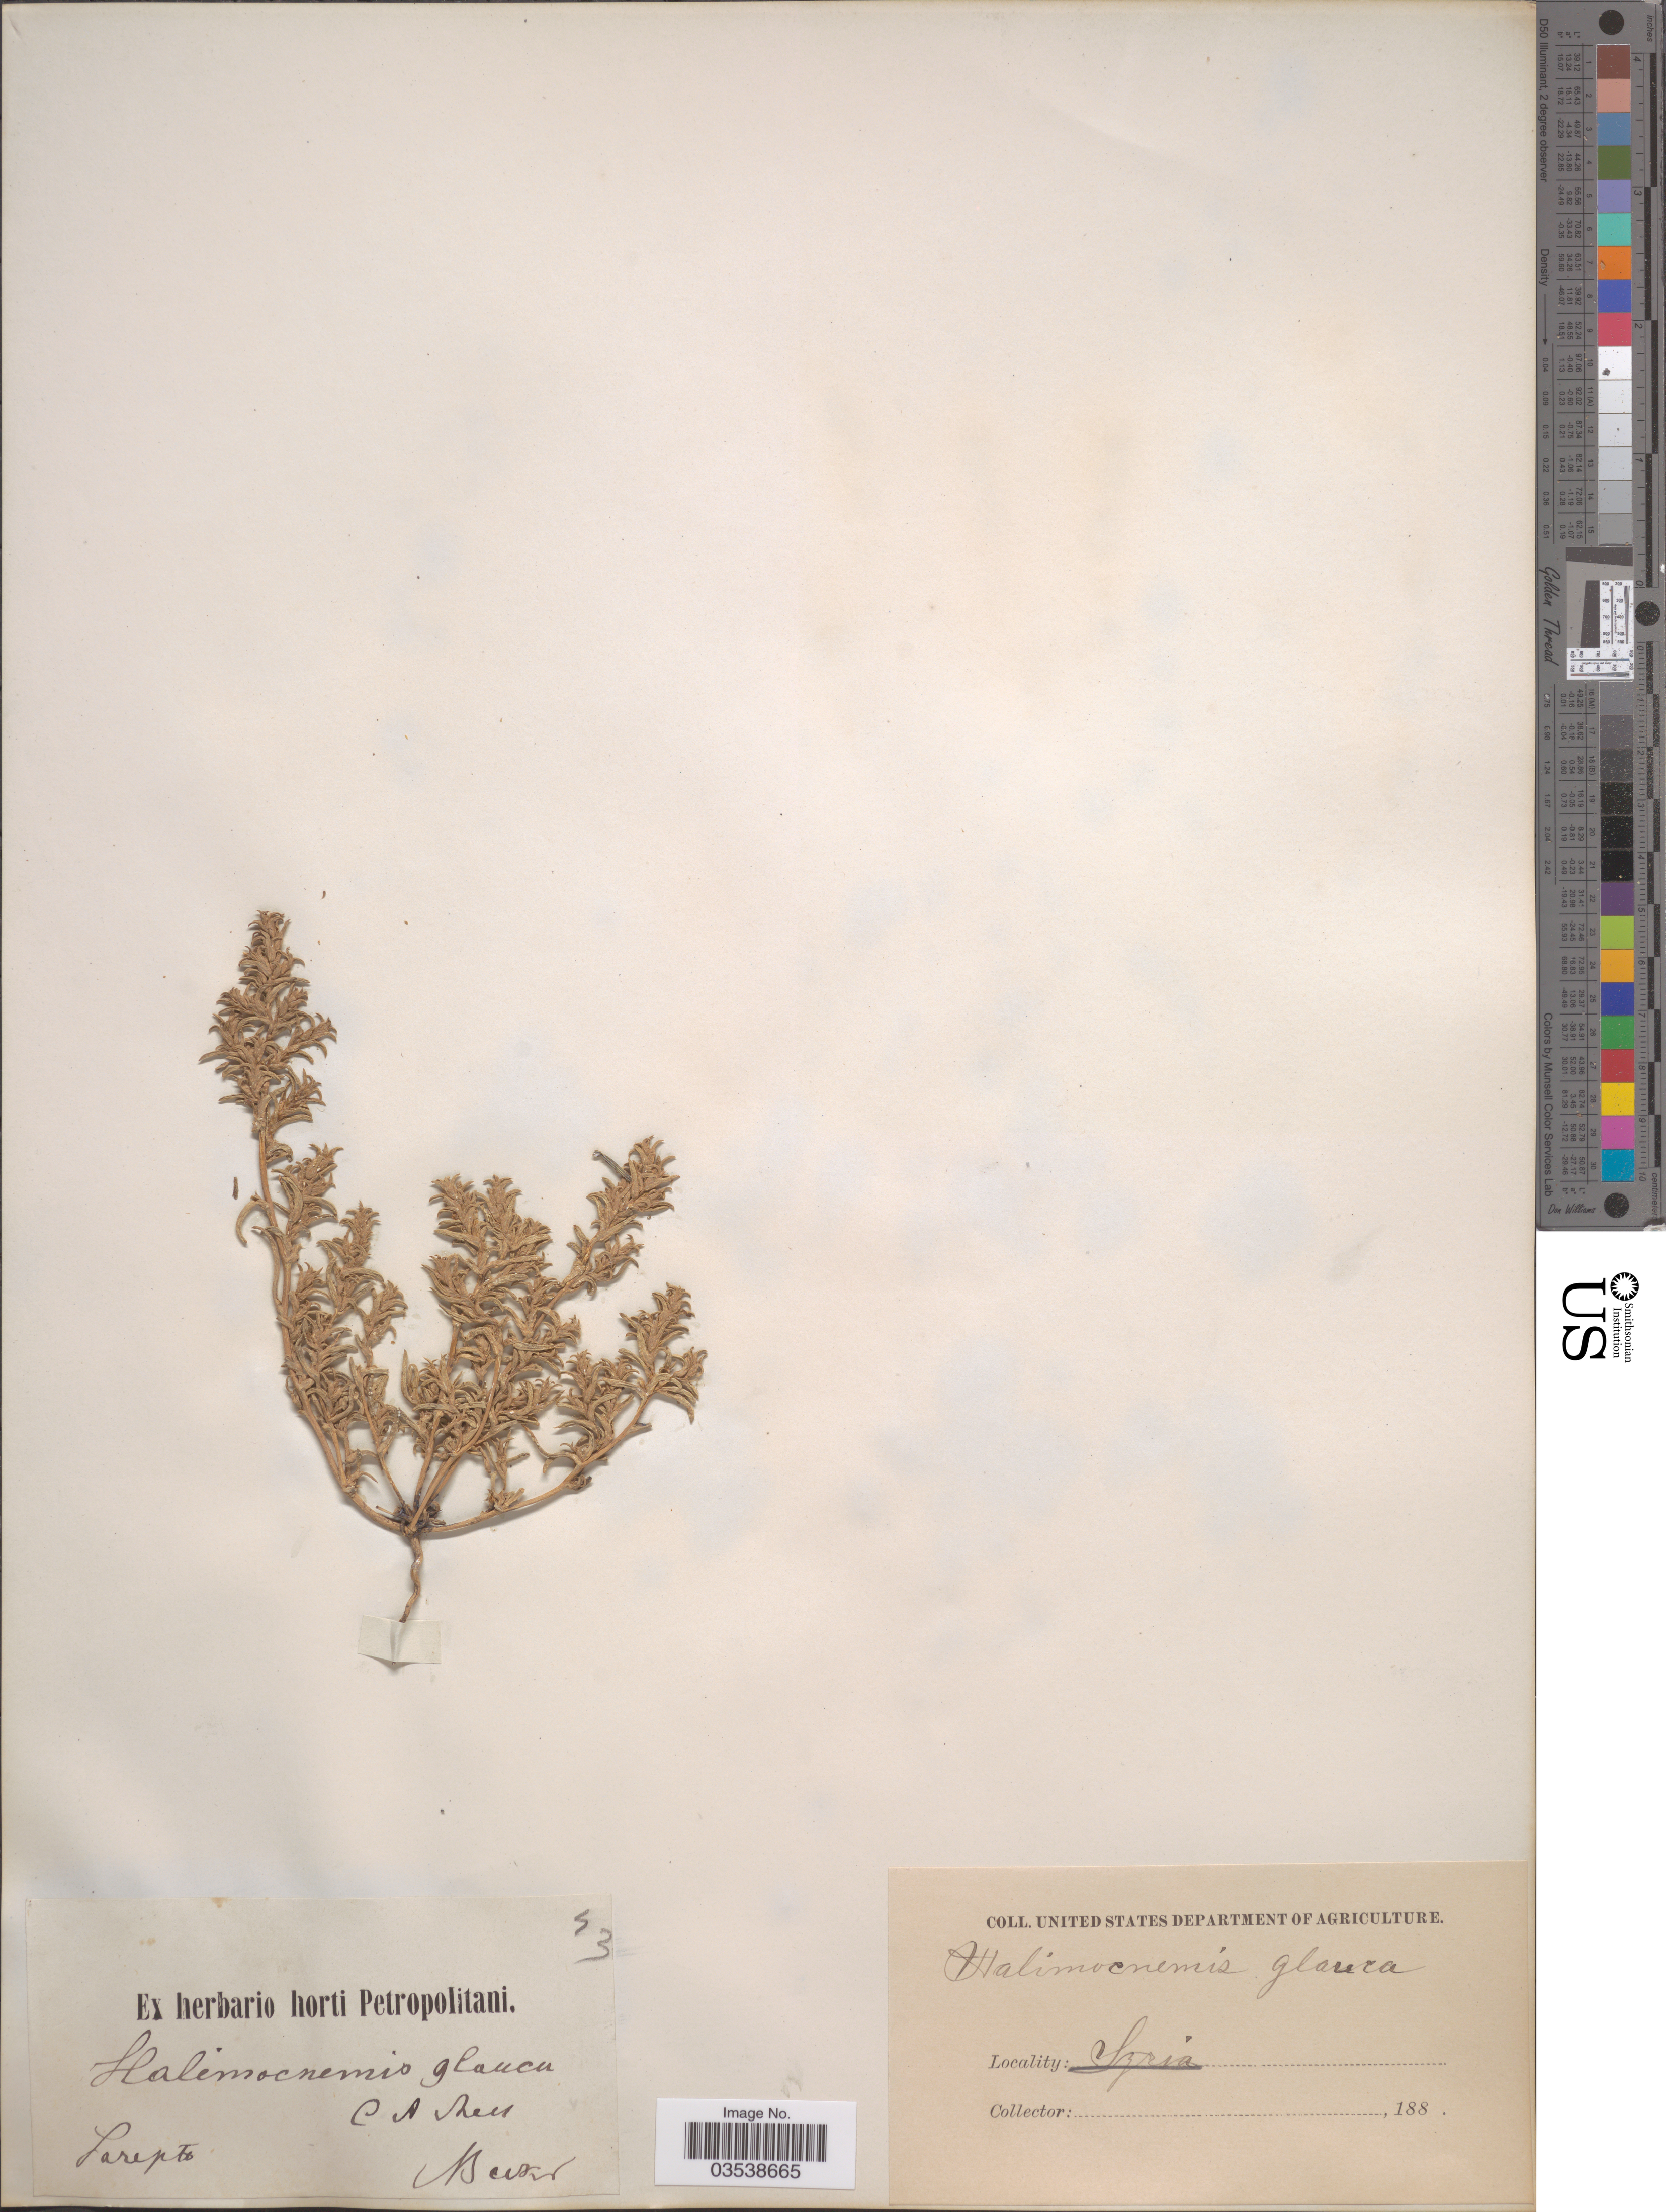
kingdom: Plantae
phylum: Tracheophyta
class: Magnoliopsida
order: Caryophyllales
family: Amaranthaceae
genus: Halimocnemis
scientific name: Halimocnemis glauca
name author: C.A. Mey.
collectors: A. Becker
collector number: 43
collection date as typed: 188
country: Russian Federation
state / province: Volgograd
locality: Sarepta.